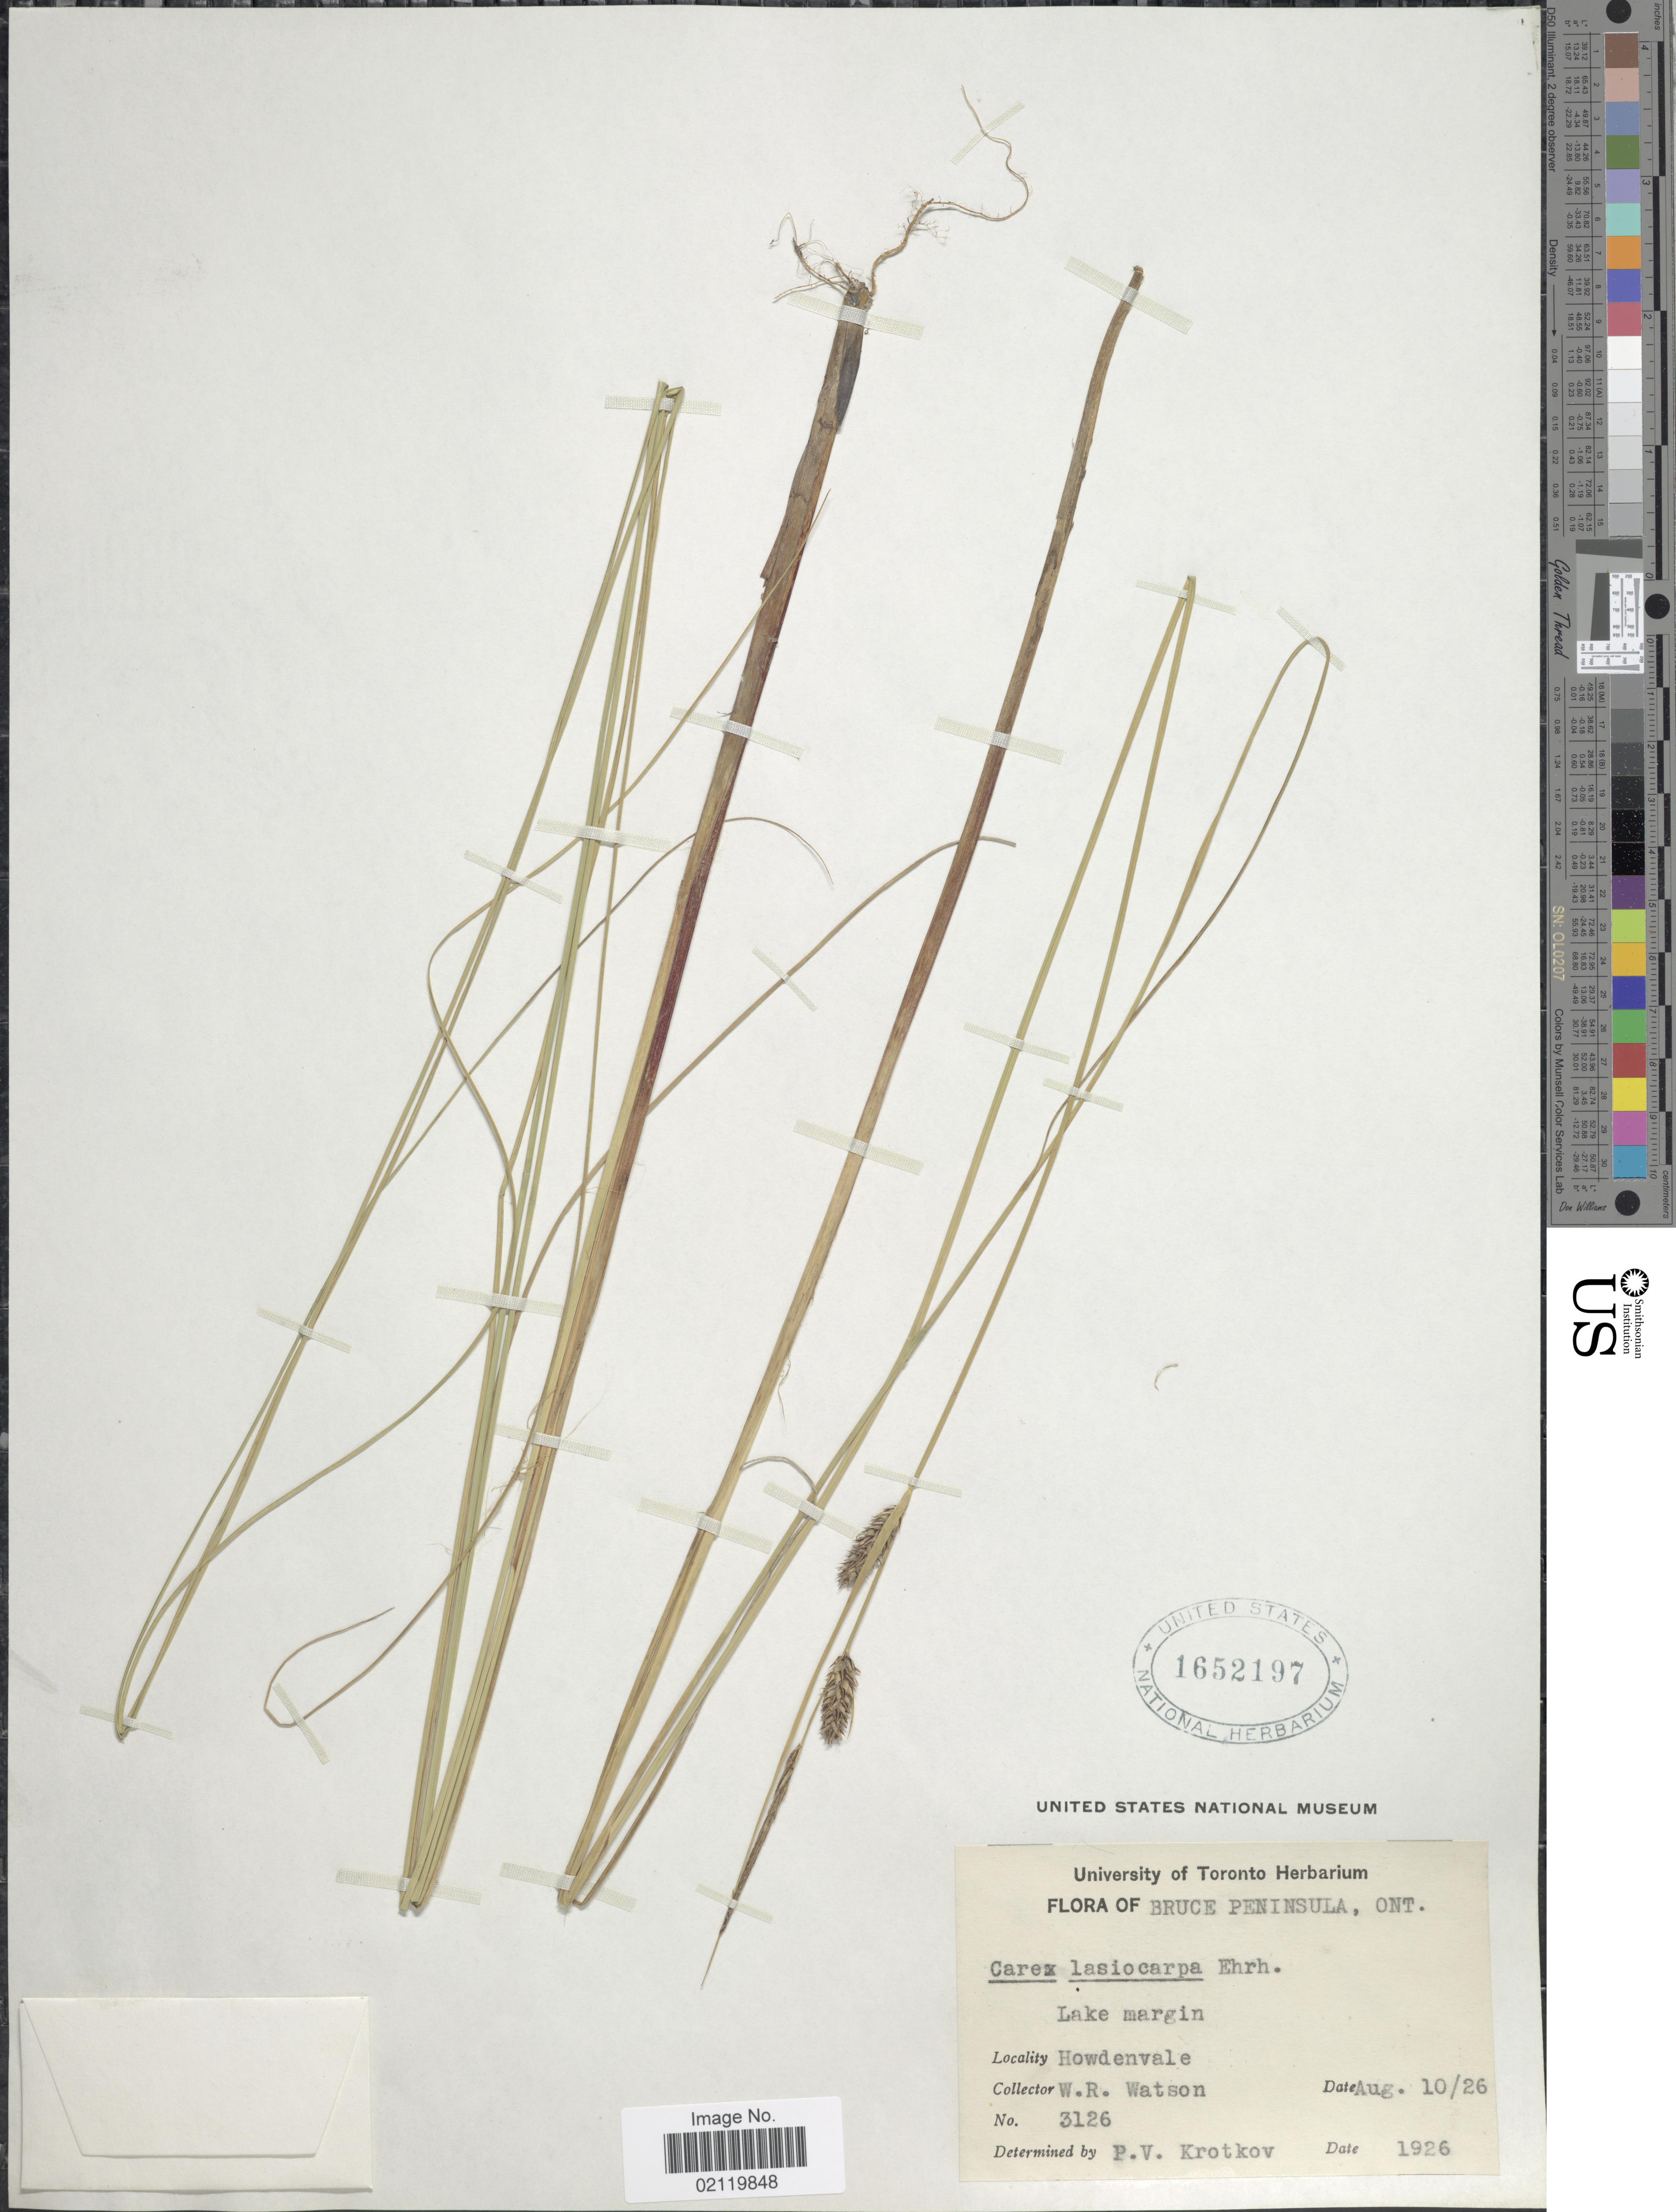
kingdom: Plantae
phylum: Tracheophyta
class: Liliopsida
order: Poales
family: Cyperaceae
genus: Carex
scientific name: Carex lasiocarpa var. americana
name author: Fernald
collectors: W. R. Watson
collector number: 3126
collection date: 1926-08-10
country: Canada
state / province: Ontario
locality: Bruce Peninsula. Lake margin. Howdenvale.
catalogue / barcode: US 1652197